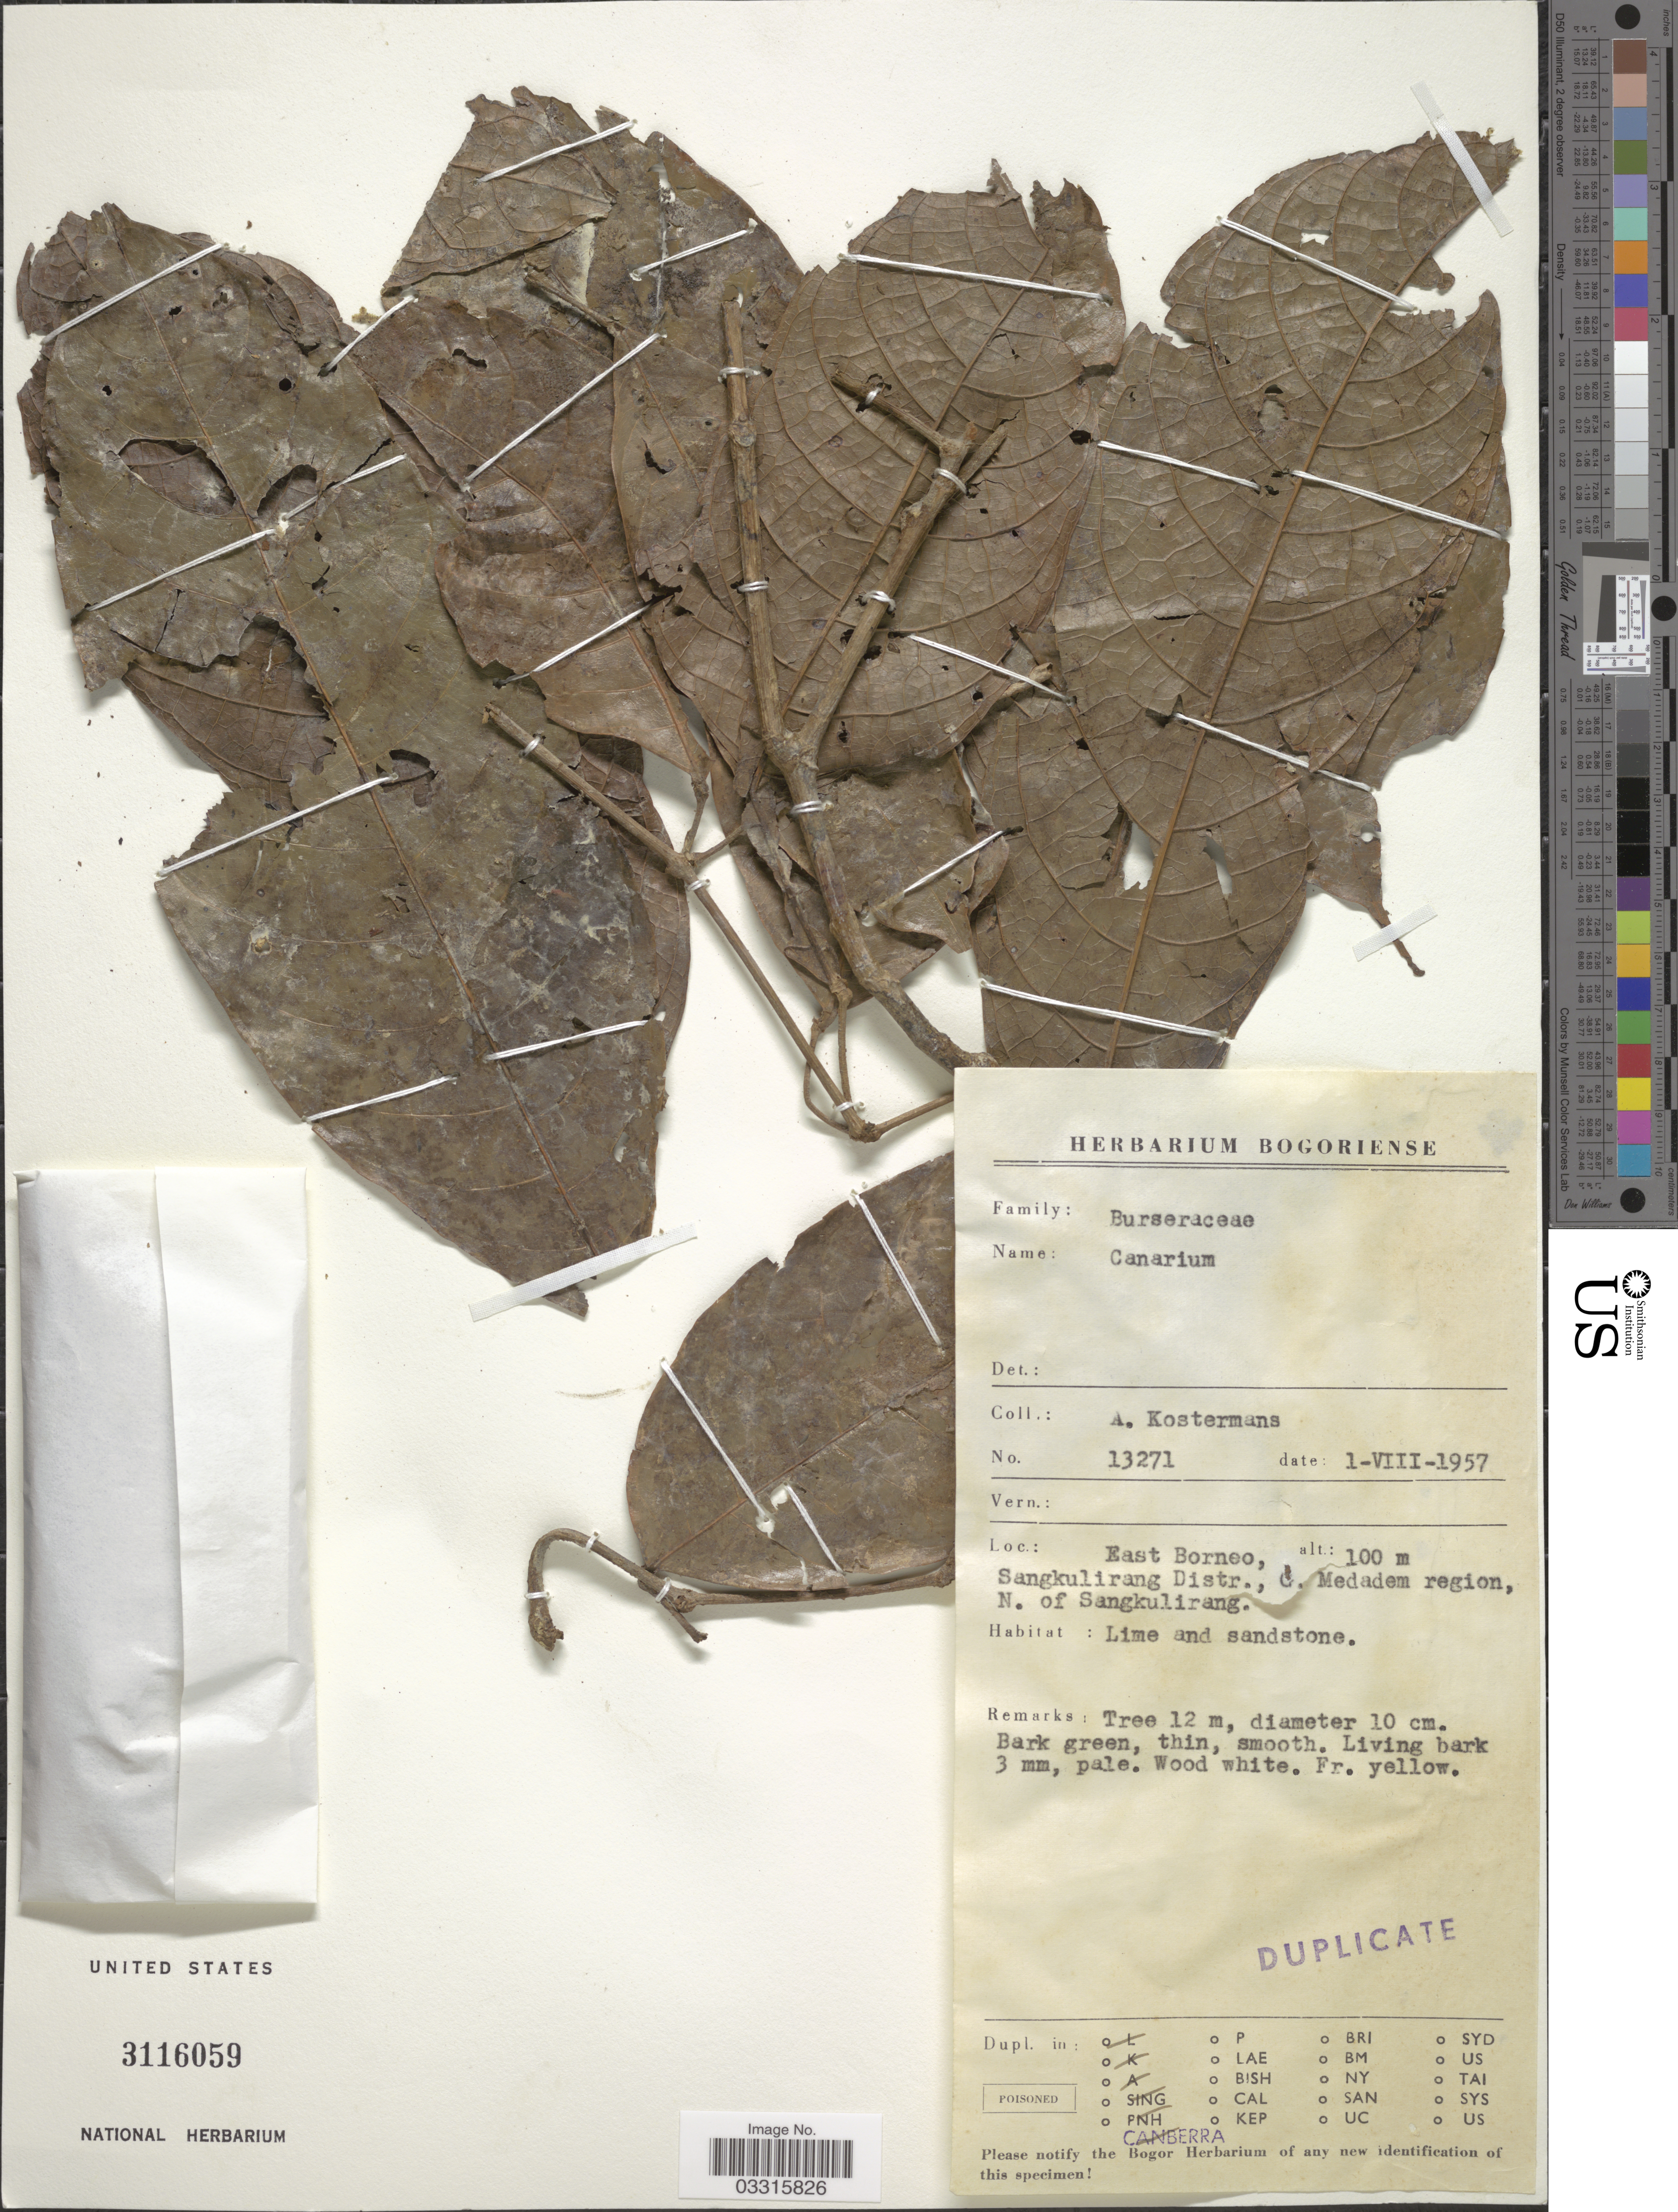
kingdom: Plantae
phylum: Tracheophyta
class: Magnoliopsida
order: Sapindales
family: Burseraceae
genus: Canarium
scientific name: Canarium sp.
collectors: A. J. G. Kostermans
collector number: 13271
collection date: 1957-08-01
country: Indonesia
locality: East Borneo, Sangkulirang Distr., C. [interpreted] Medadem region, N. of Sangkulirang.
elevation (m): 100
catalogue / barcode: US 3116059